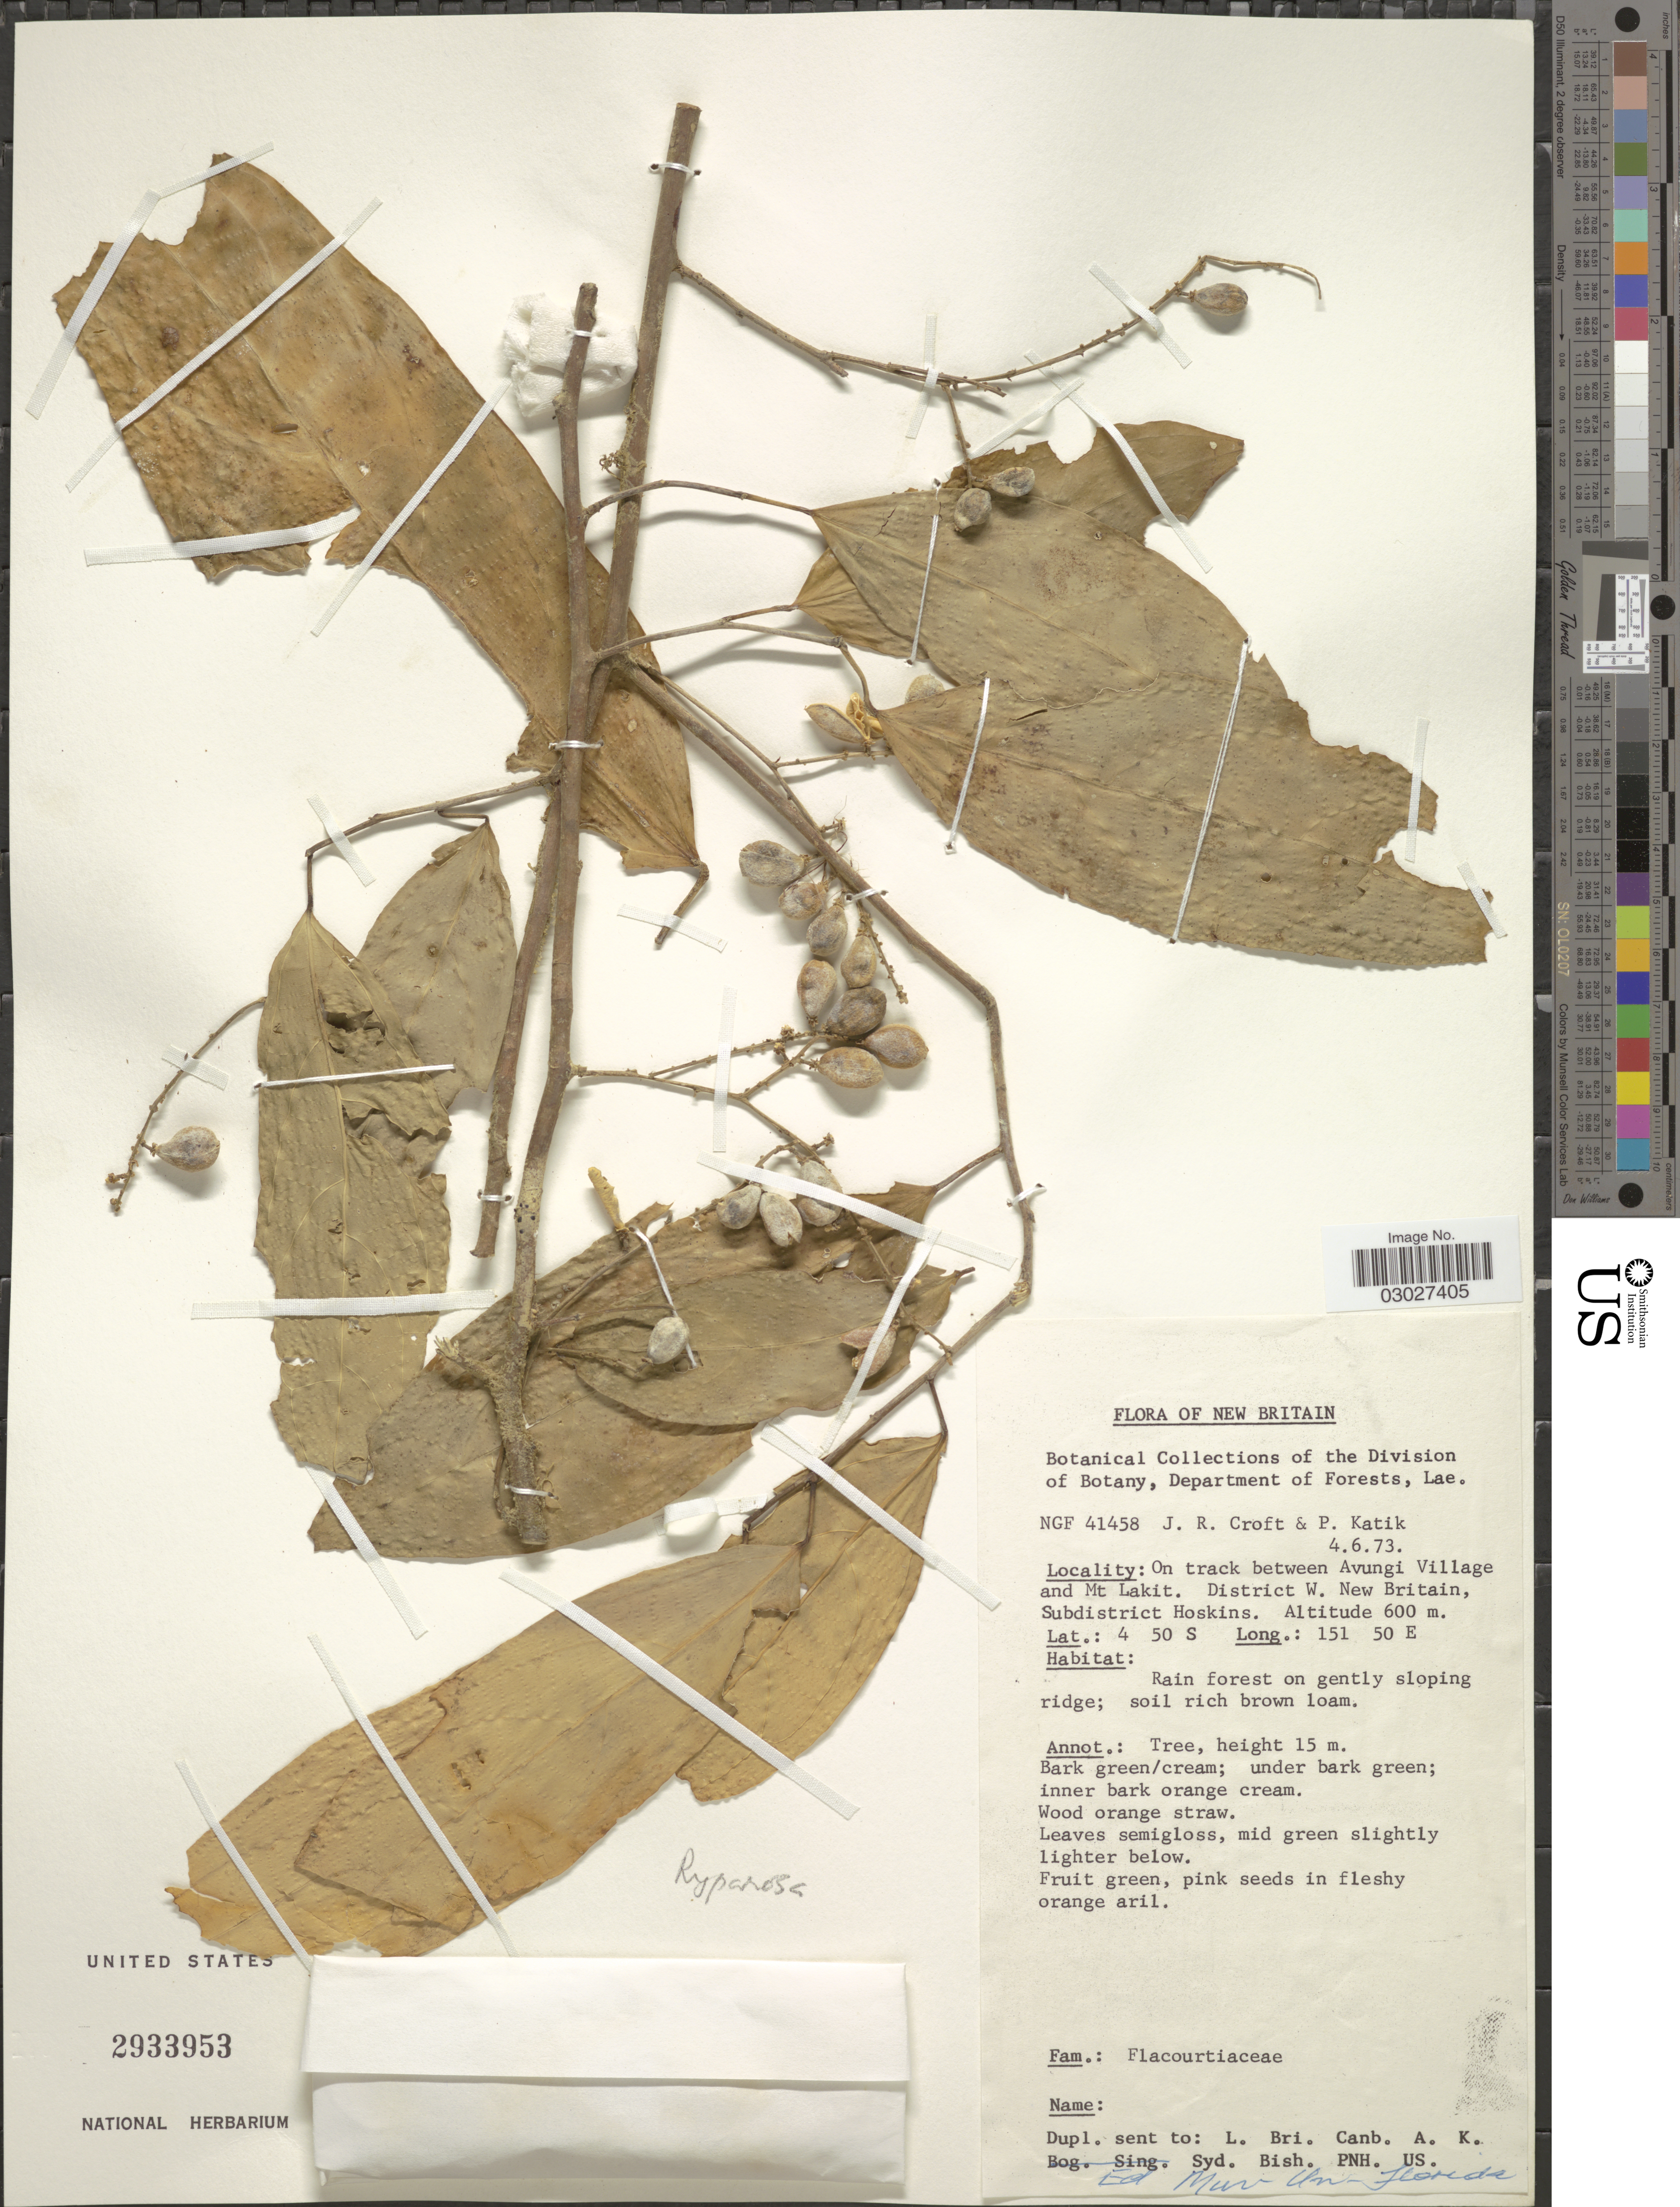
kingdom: Plantae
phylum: Tracheophyta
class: Magnoliopsida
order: Malpighiales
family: Salicaceae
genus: Osmelia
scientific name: Osmelia philippina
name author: (Turcz.) Benth.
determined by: Sleumer, H. O.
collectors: J. R. Croft & P. Katik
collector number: NGF 41458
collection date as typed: Transcribed d/m/y: 4/6/73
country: Papua New Guinea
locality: New Britain. On track between Avungi Village and Mt Lakit. District W. New Britain, Subdistrict Hoskins.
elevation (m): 600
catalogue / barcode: US 2933953